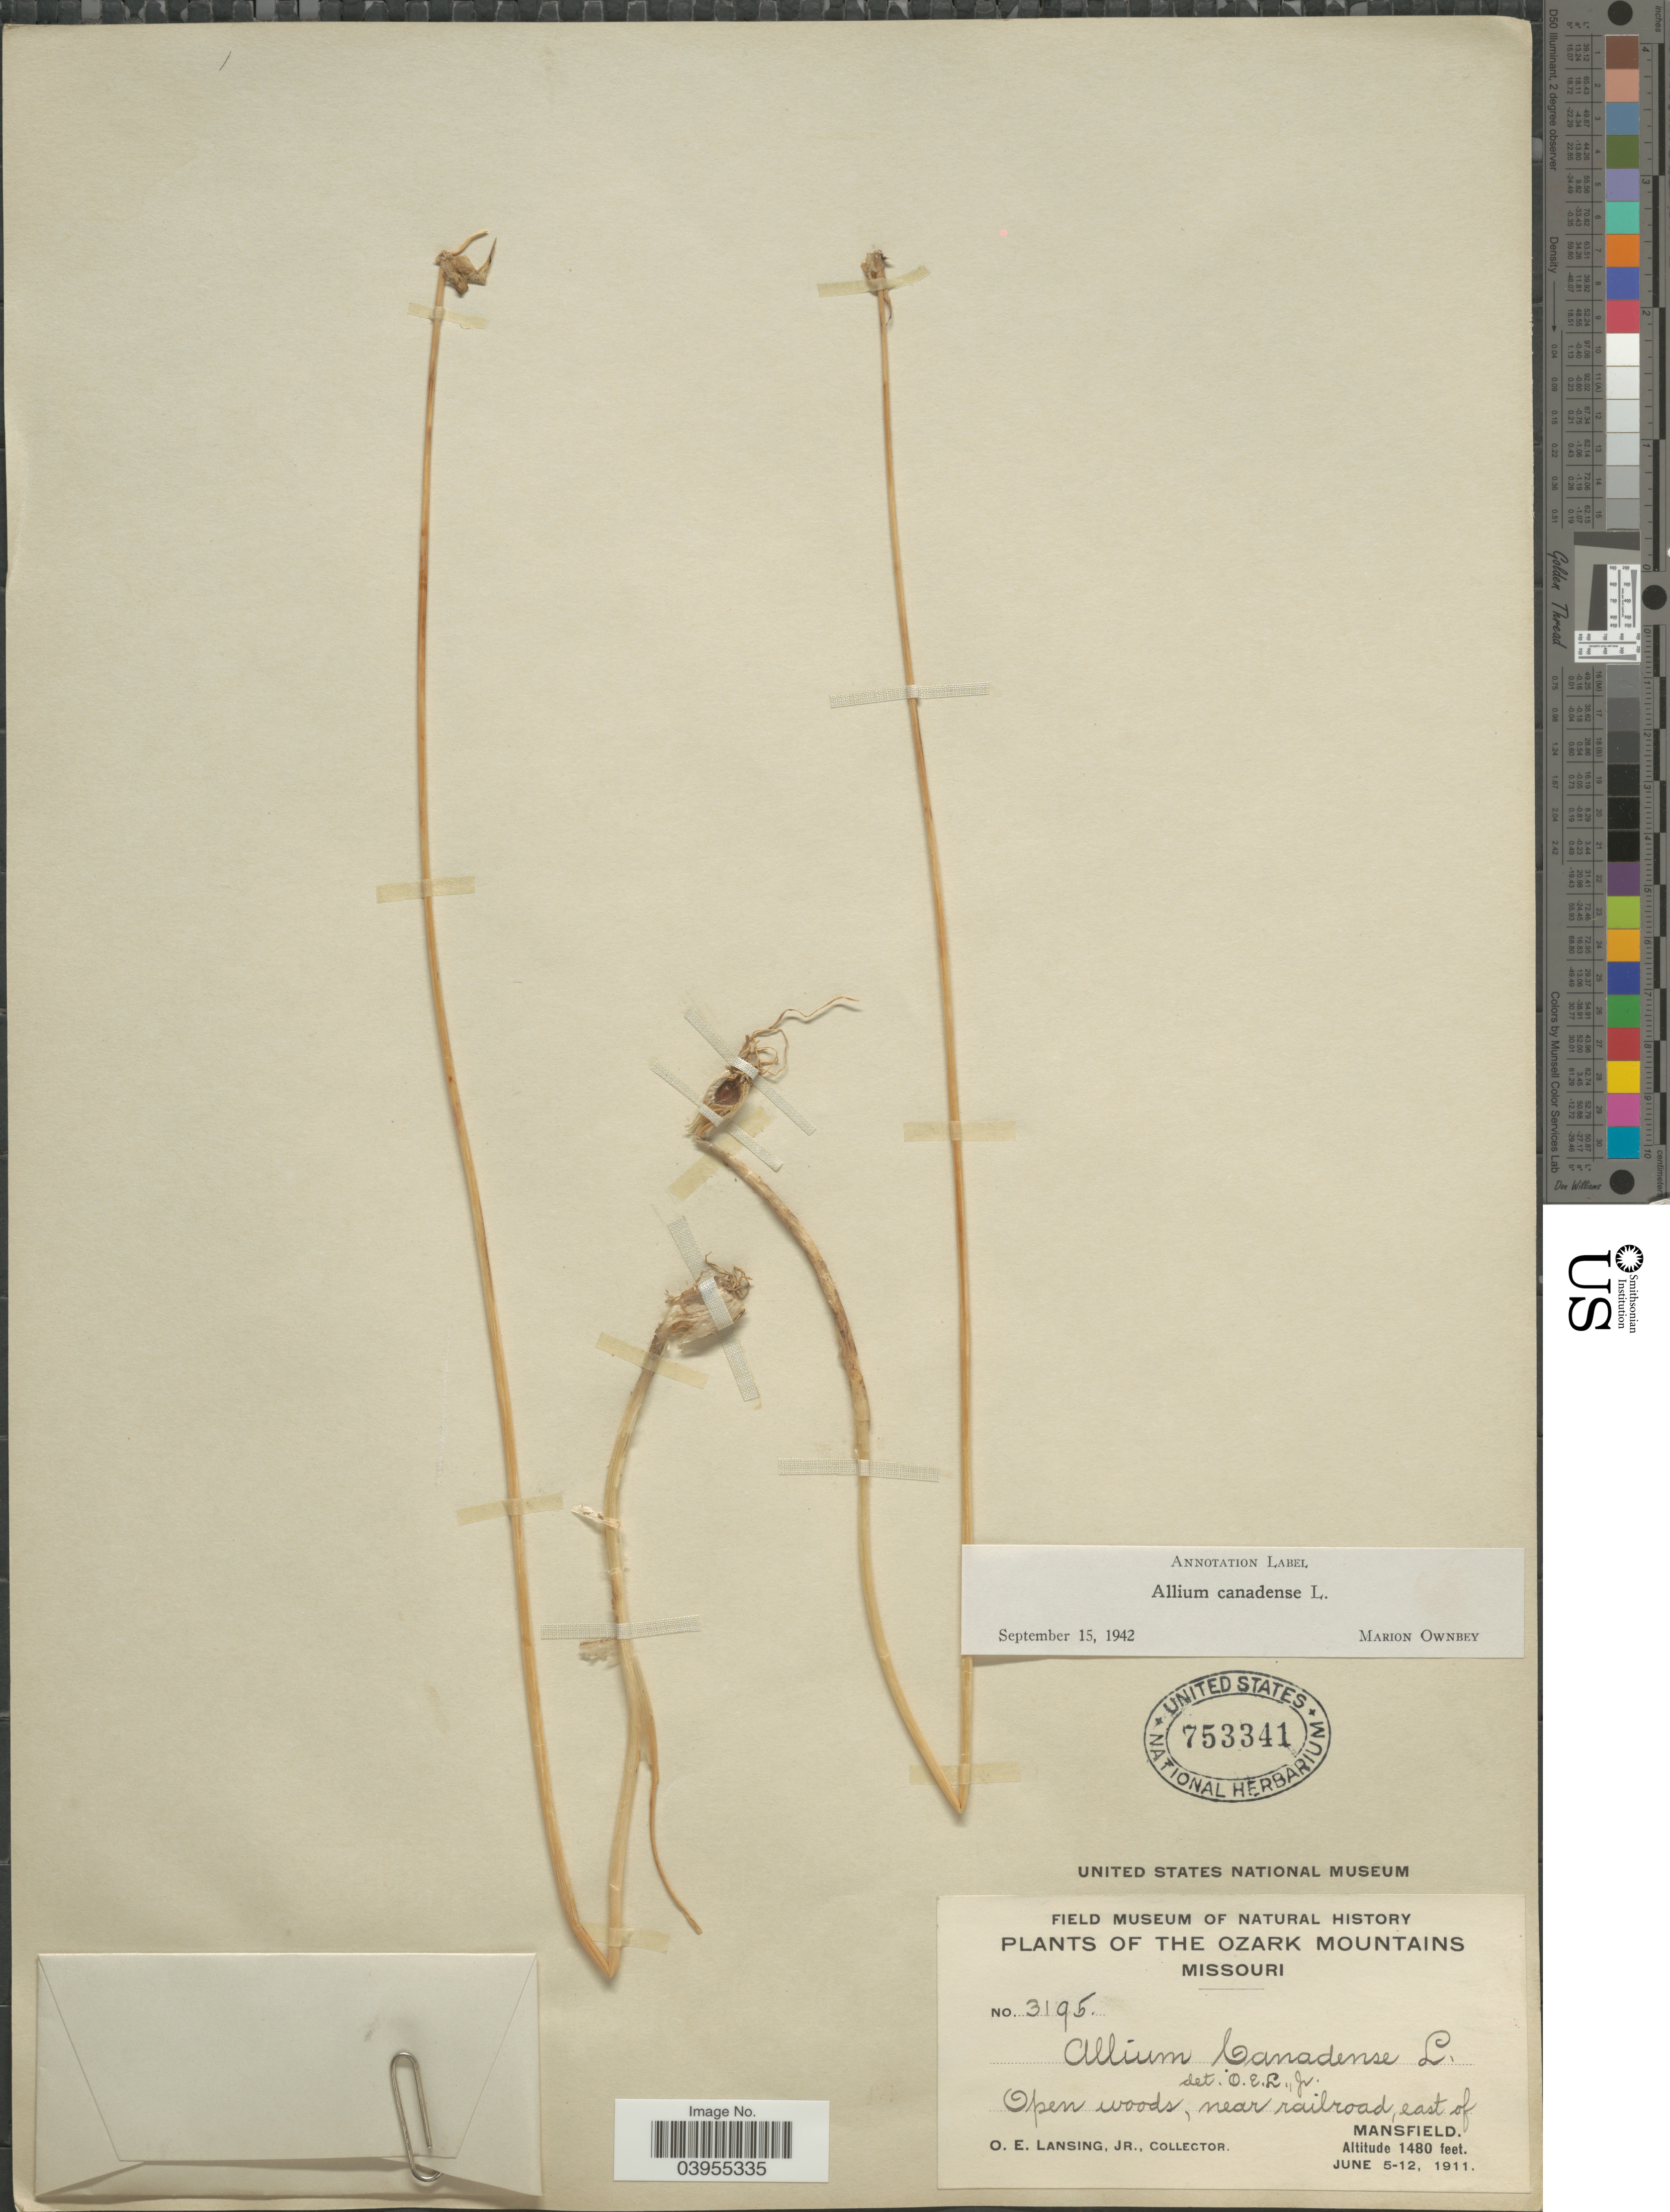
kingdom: Plantae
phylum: Tracheophyta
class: Liliopsida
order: Asparagales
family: Amaryllidaceae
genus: Allium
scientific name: Allium canadense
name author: L.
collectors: O. Lansing Jr.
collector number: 3195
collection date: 1911-06-05/1911-06-12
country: United States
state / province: Missouri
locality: The Ozark Mountains. Near railroad, east of Mansfield.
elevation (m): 451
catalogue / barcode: US 753341